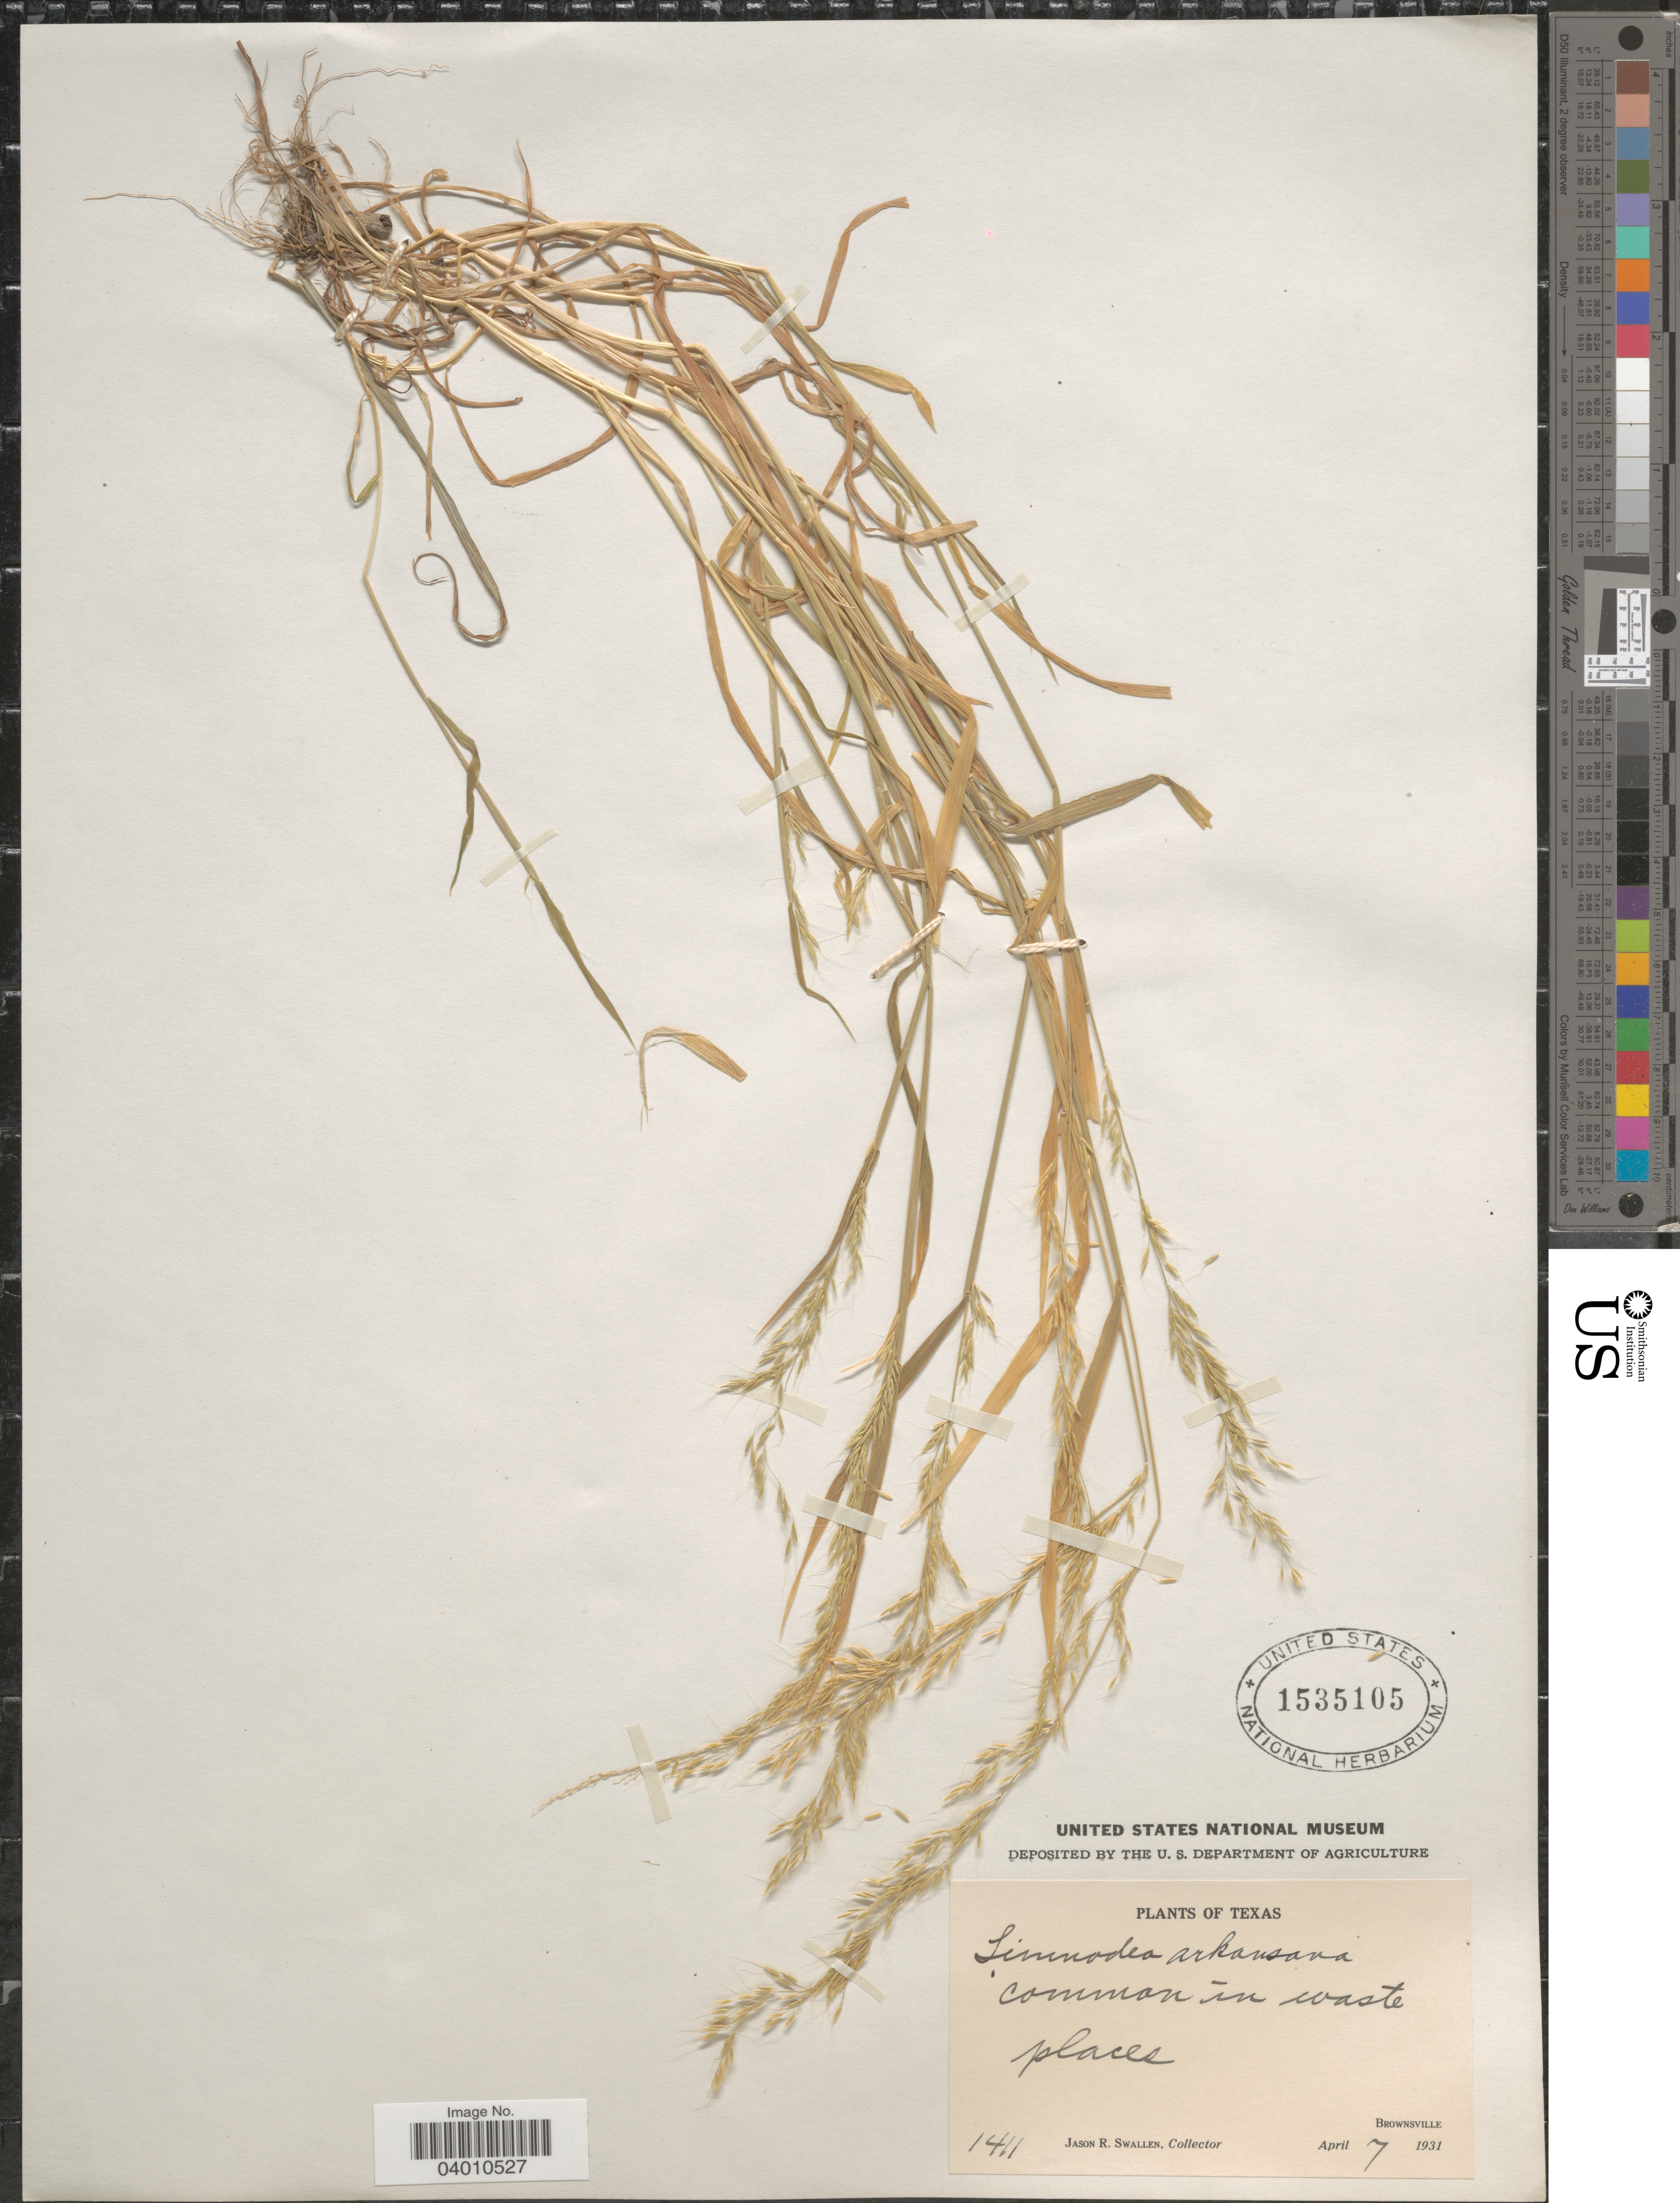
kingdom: Plantae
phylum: Tracheophyta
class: Liliopsida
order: Poales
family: Poaceae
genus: Limnodea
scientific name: Limnodea arkansana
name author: (Nutt.) L.H. Dewey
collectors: J. R. Swallen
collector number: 1411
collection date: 1931-04-07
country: United States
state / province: Texas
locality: Brownsville.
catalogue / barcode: US 1535105